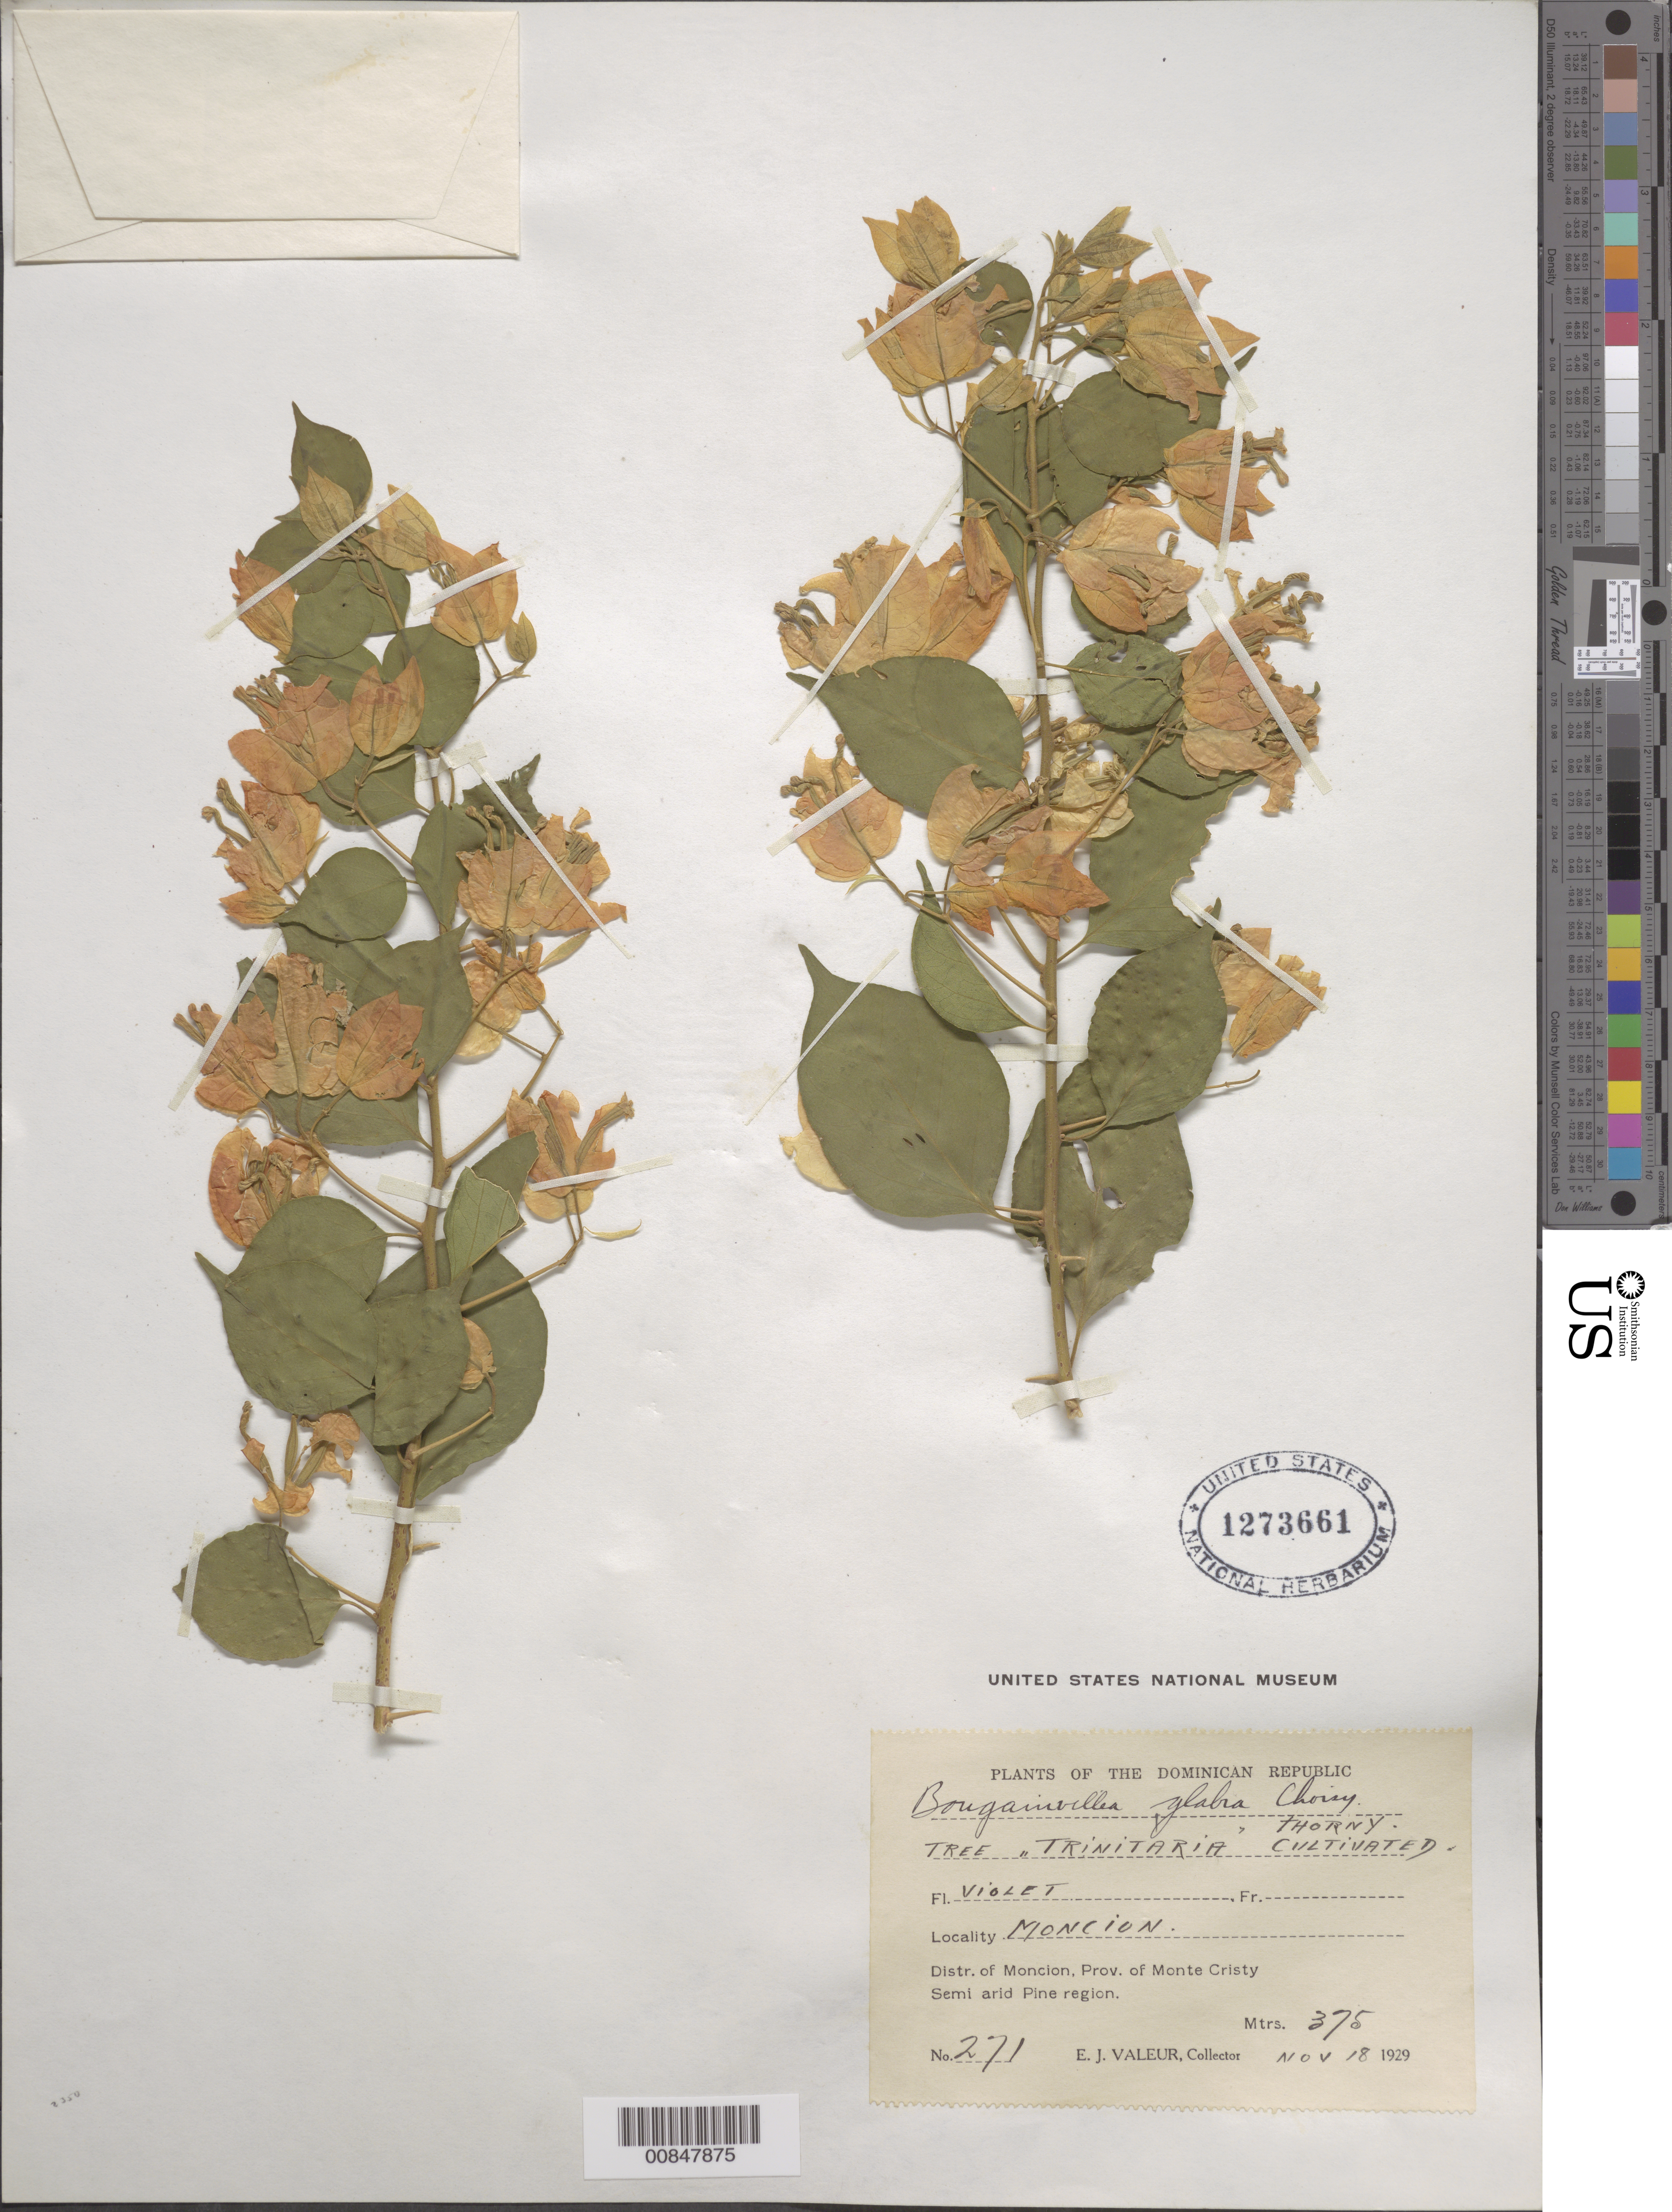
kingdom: Plantae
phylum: Tracheophyta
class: Magnoliopsida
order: Caryophyllales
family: Nyctaginaceae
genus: Bougainvillea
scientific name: Bougainvillea glabra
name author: Choisy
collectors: E. Valeur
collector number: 271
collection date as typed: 18 Nov 1929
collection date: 1929-11-18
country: Dominican Republic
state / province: Monte Cristi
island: Hispaniola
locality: Monción. Distr. of Monción.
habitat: Semi arid Pine region.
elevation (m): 375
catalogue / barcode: US 1273661